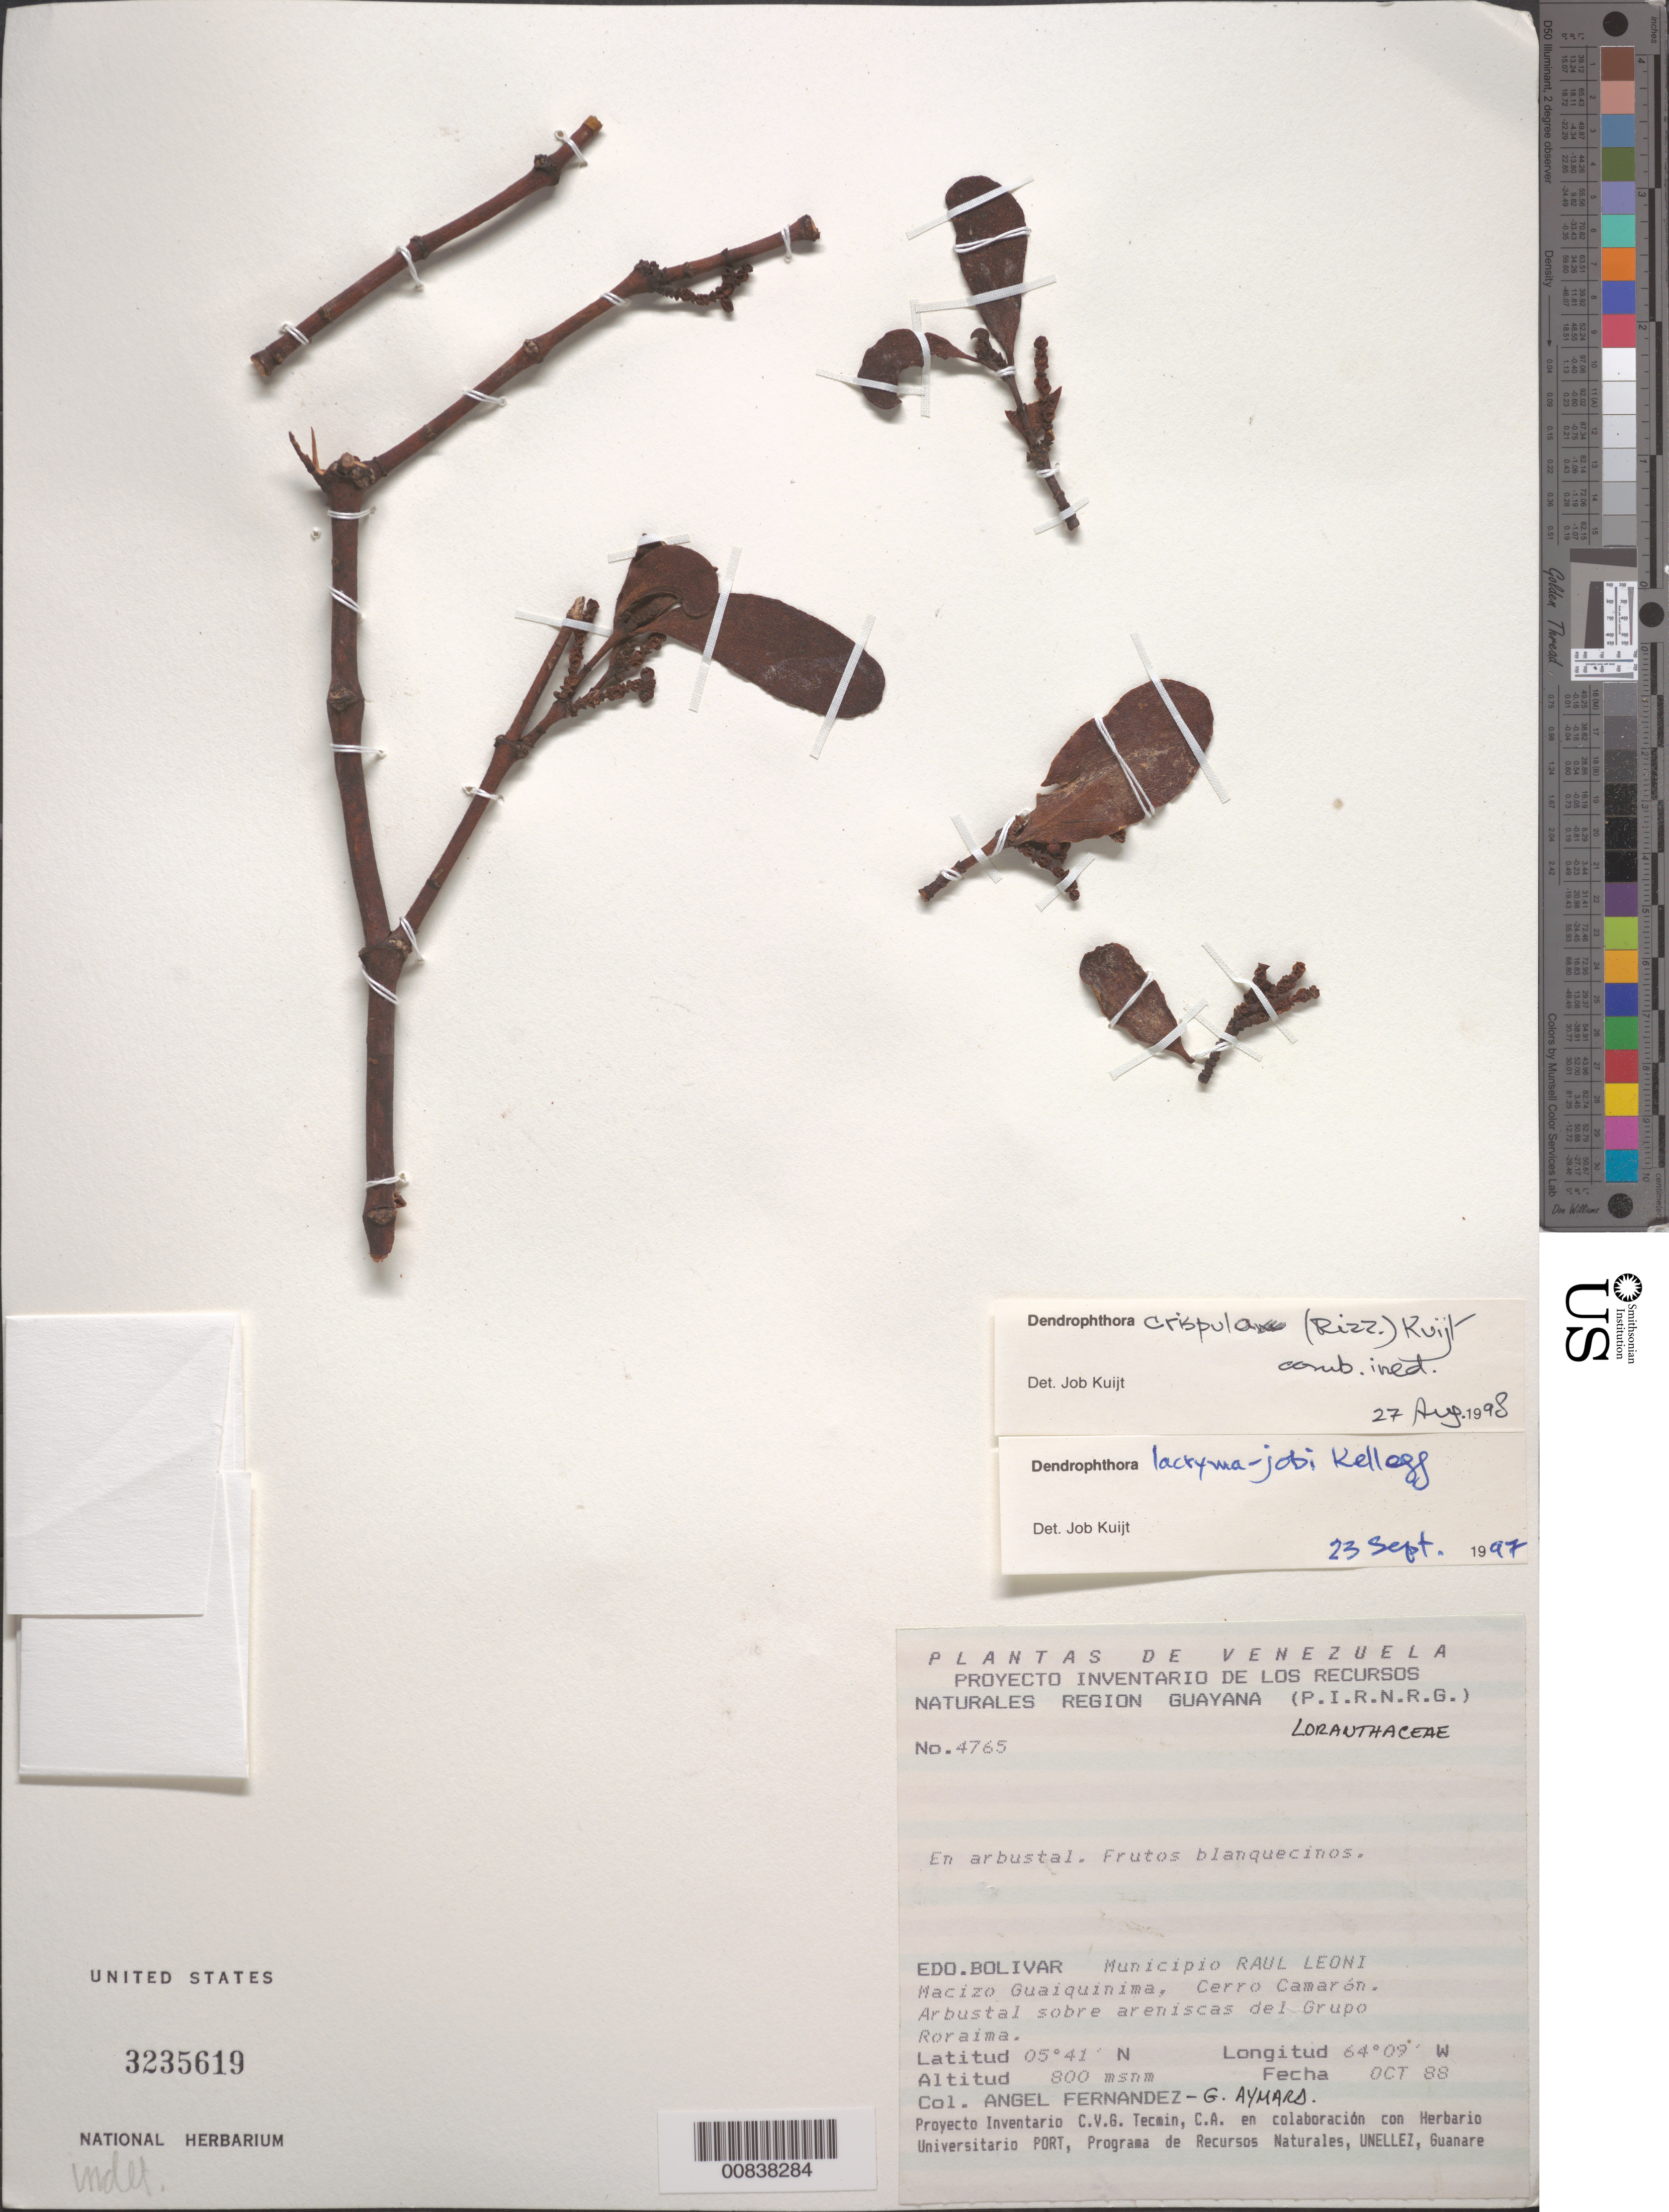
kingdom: Plantae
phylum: Tracheophyta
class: Magnoliopsida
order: Santalales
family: Viscaceae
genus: Dendrophthora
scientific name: Dendrophthora crispula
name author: (Rizzini) Kuijt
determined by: Kuijt, Job, (CANADA)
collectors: A. Fernández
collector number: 4765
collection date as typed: Oct-88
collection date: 1988-10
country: Venezuela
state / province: Bolívar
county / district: Angostura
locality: Mun. Raúl Leoni [=Angostura], Macizo Guaiquinima, Cerro Camarón, Grupo Roraima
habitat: Arbustal sobre areniscas; en arbustal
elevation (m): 800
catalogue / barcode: US 3235619